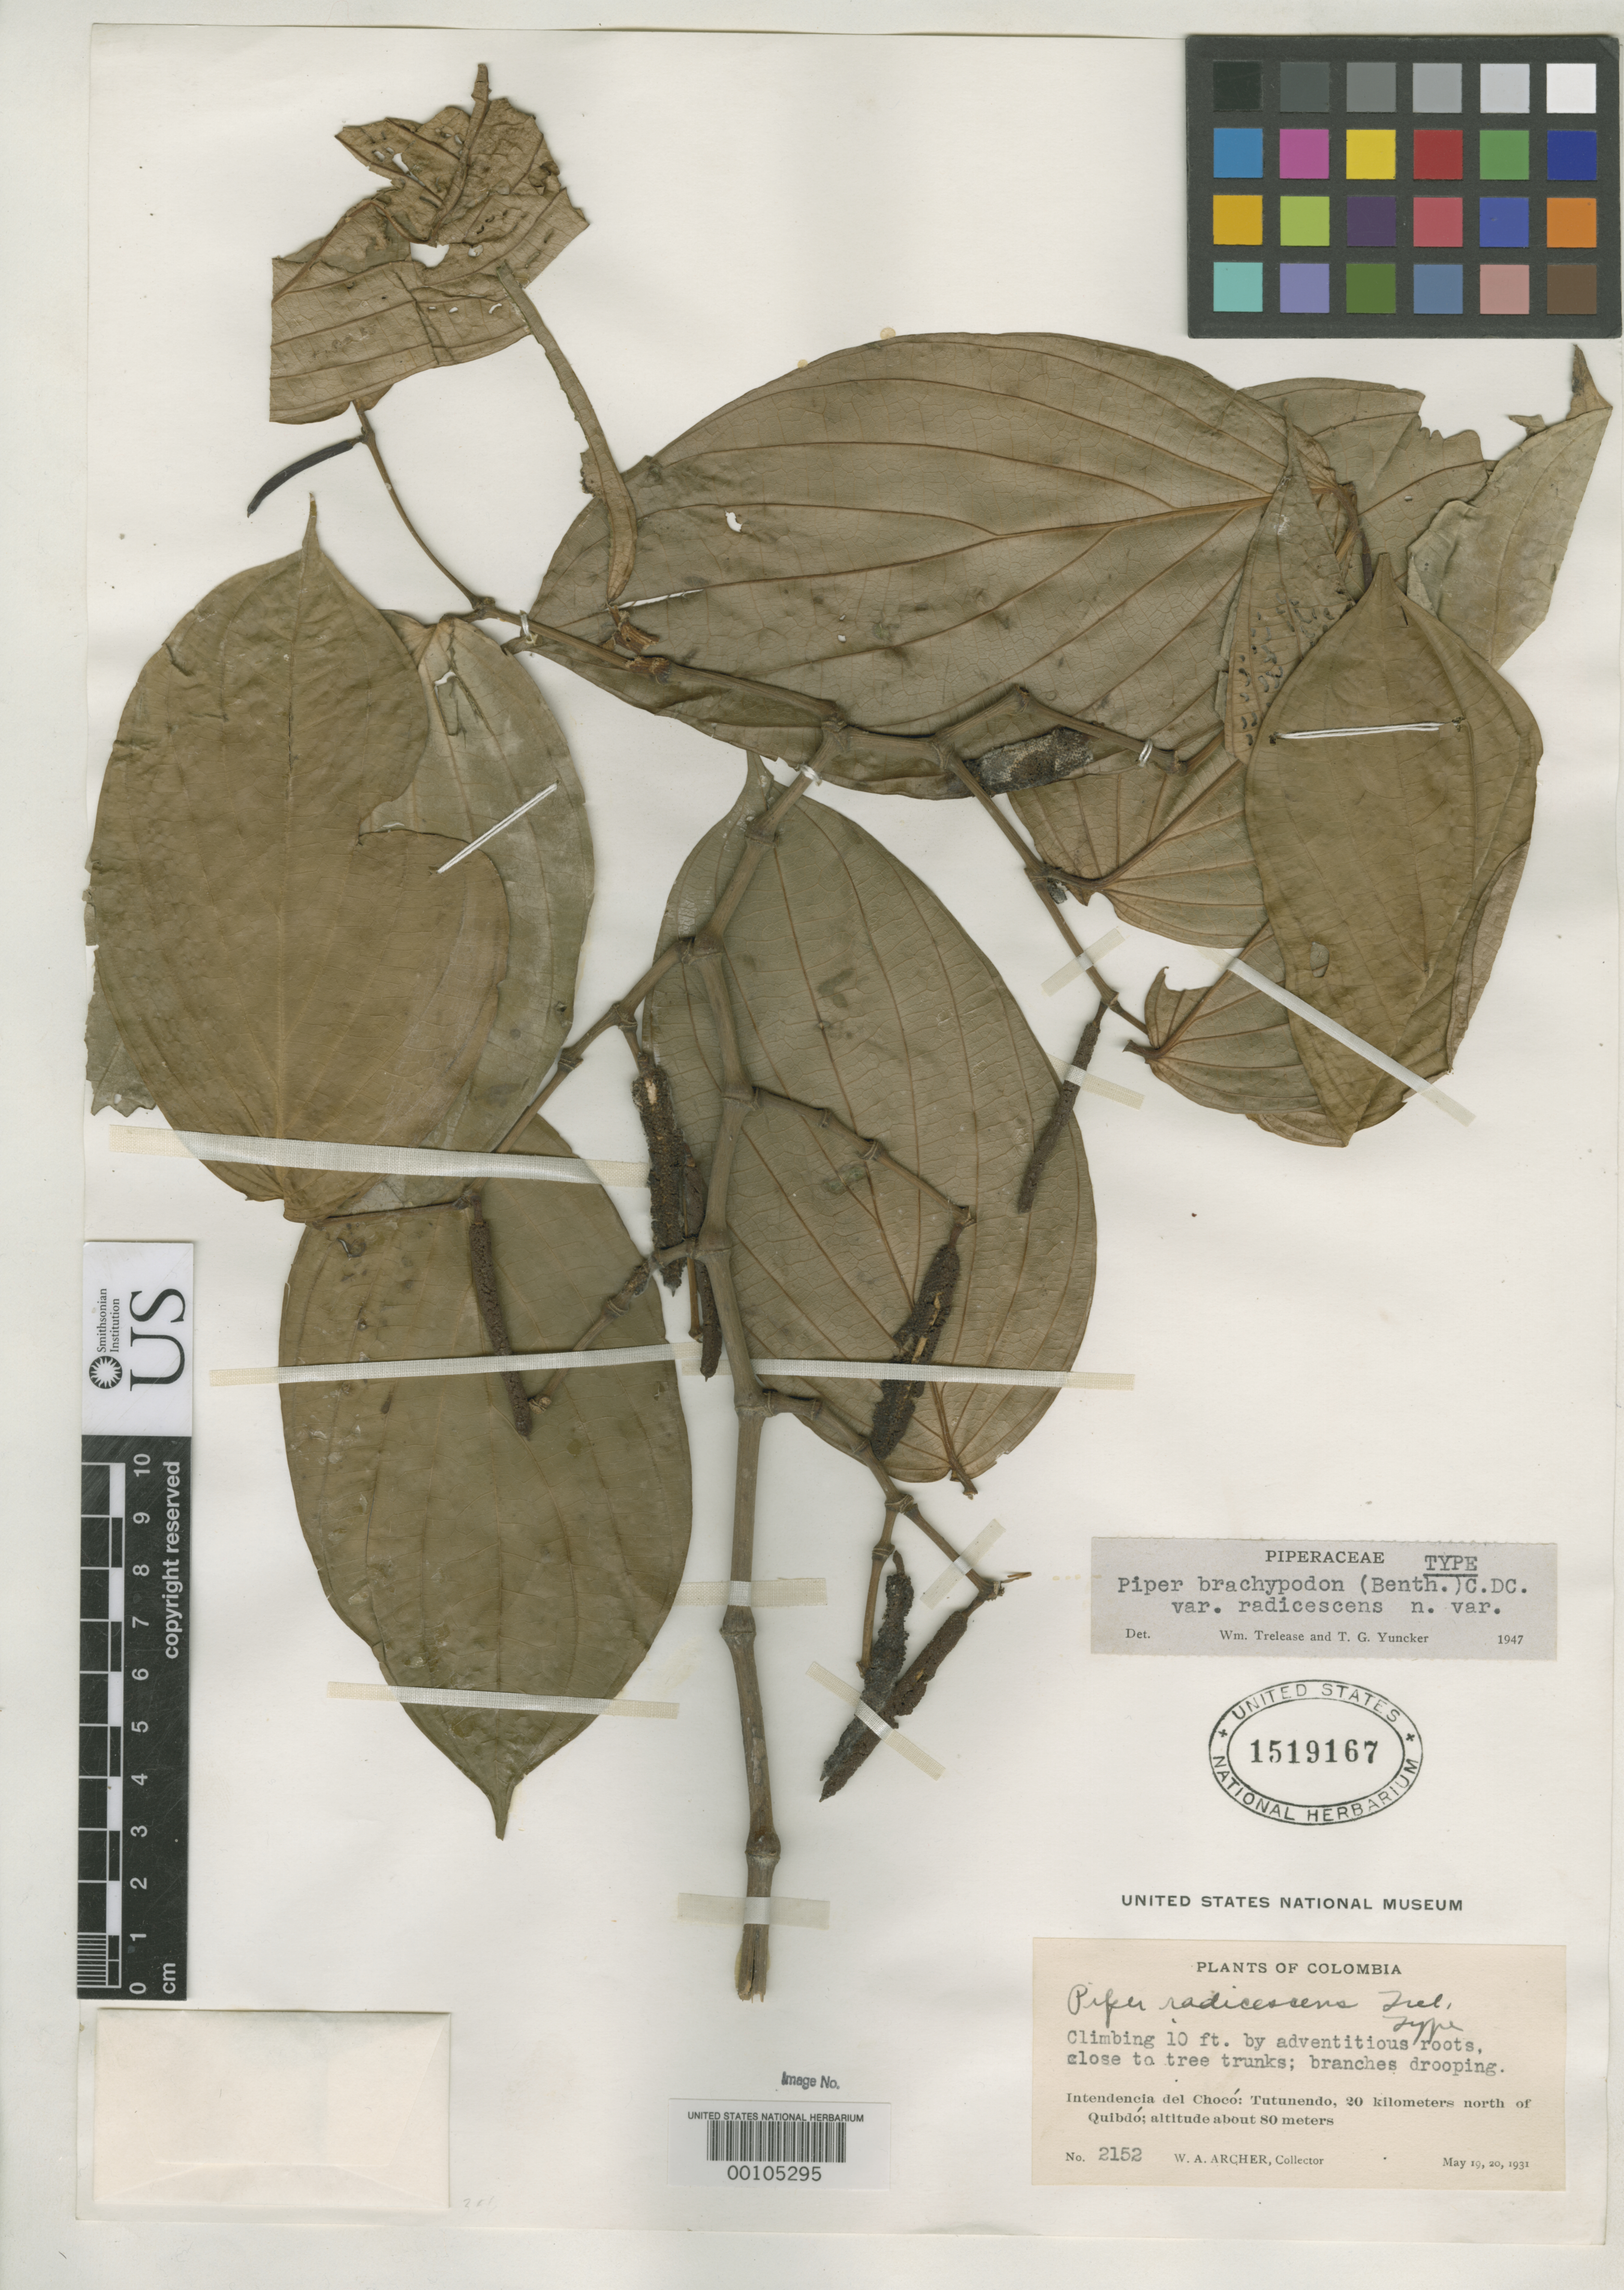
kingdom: Plantae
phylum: Tracheophyta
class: Magnoliopsida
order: Piperales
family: Piperaceae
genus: Piper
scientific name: Piper brachypodon var. radicescens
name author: Trel. & Yunck.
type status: Holotype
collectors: W. A. Archer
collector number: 2152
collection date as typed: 19 May 1931 to 20 May 1931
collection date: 1931-05-19/1931-05-20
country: Colombia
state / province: Chocó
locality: TutUnendo, N of Quibdo.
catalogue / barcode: US 1519167